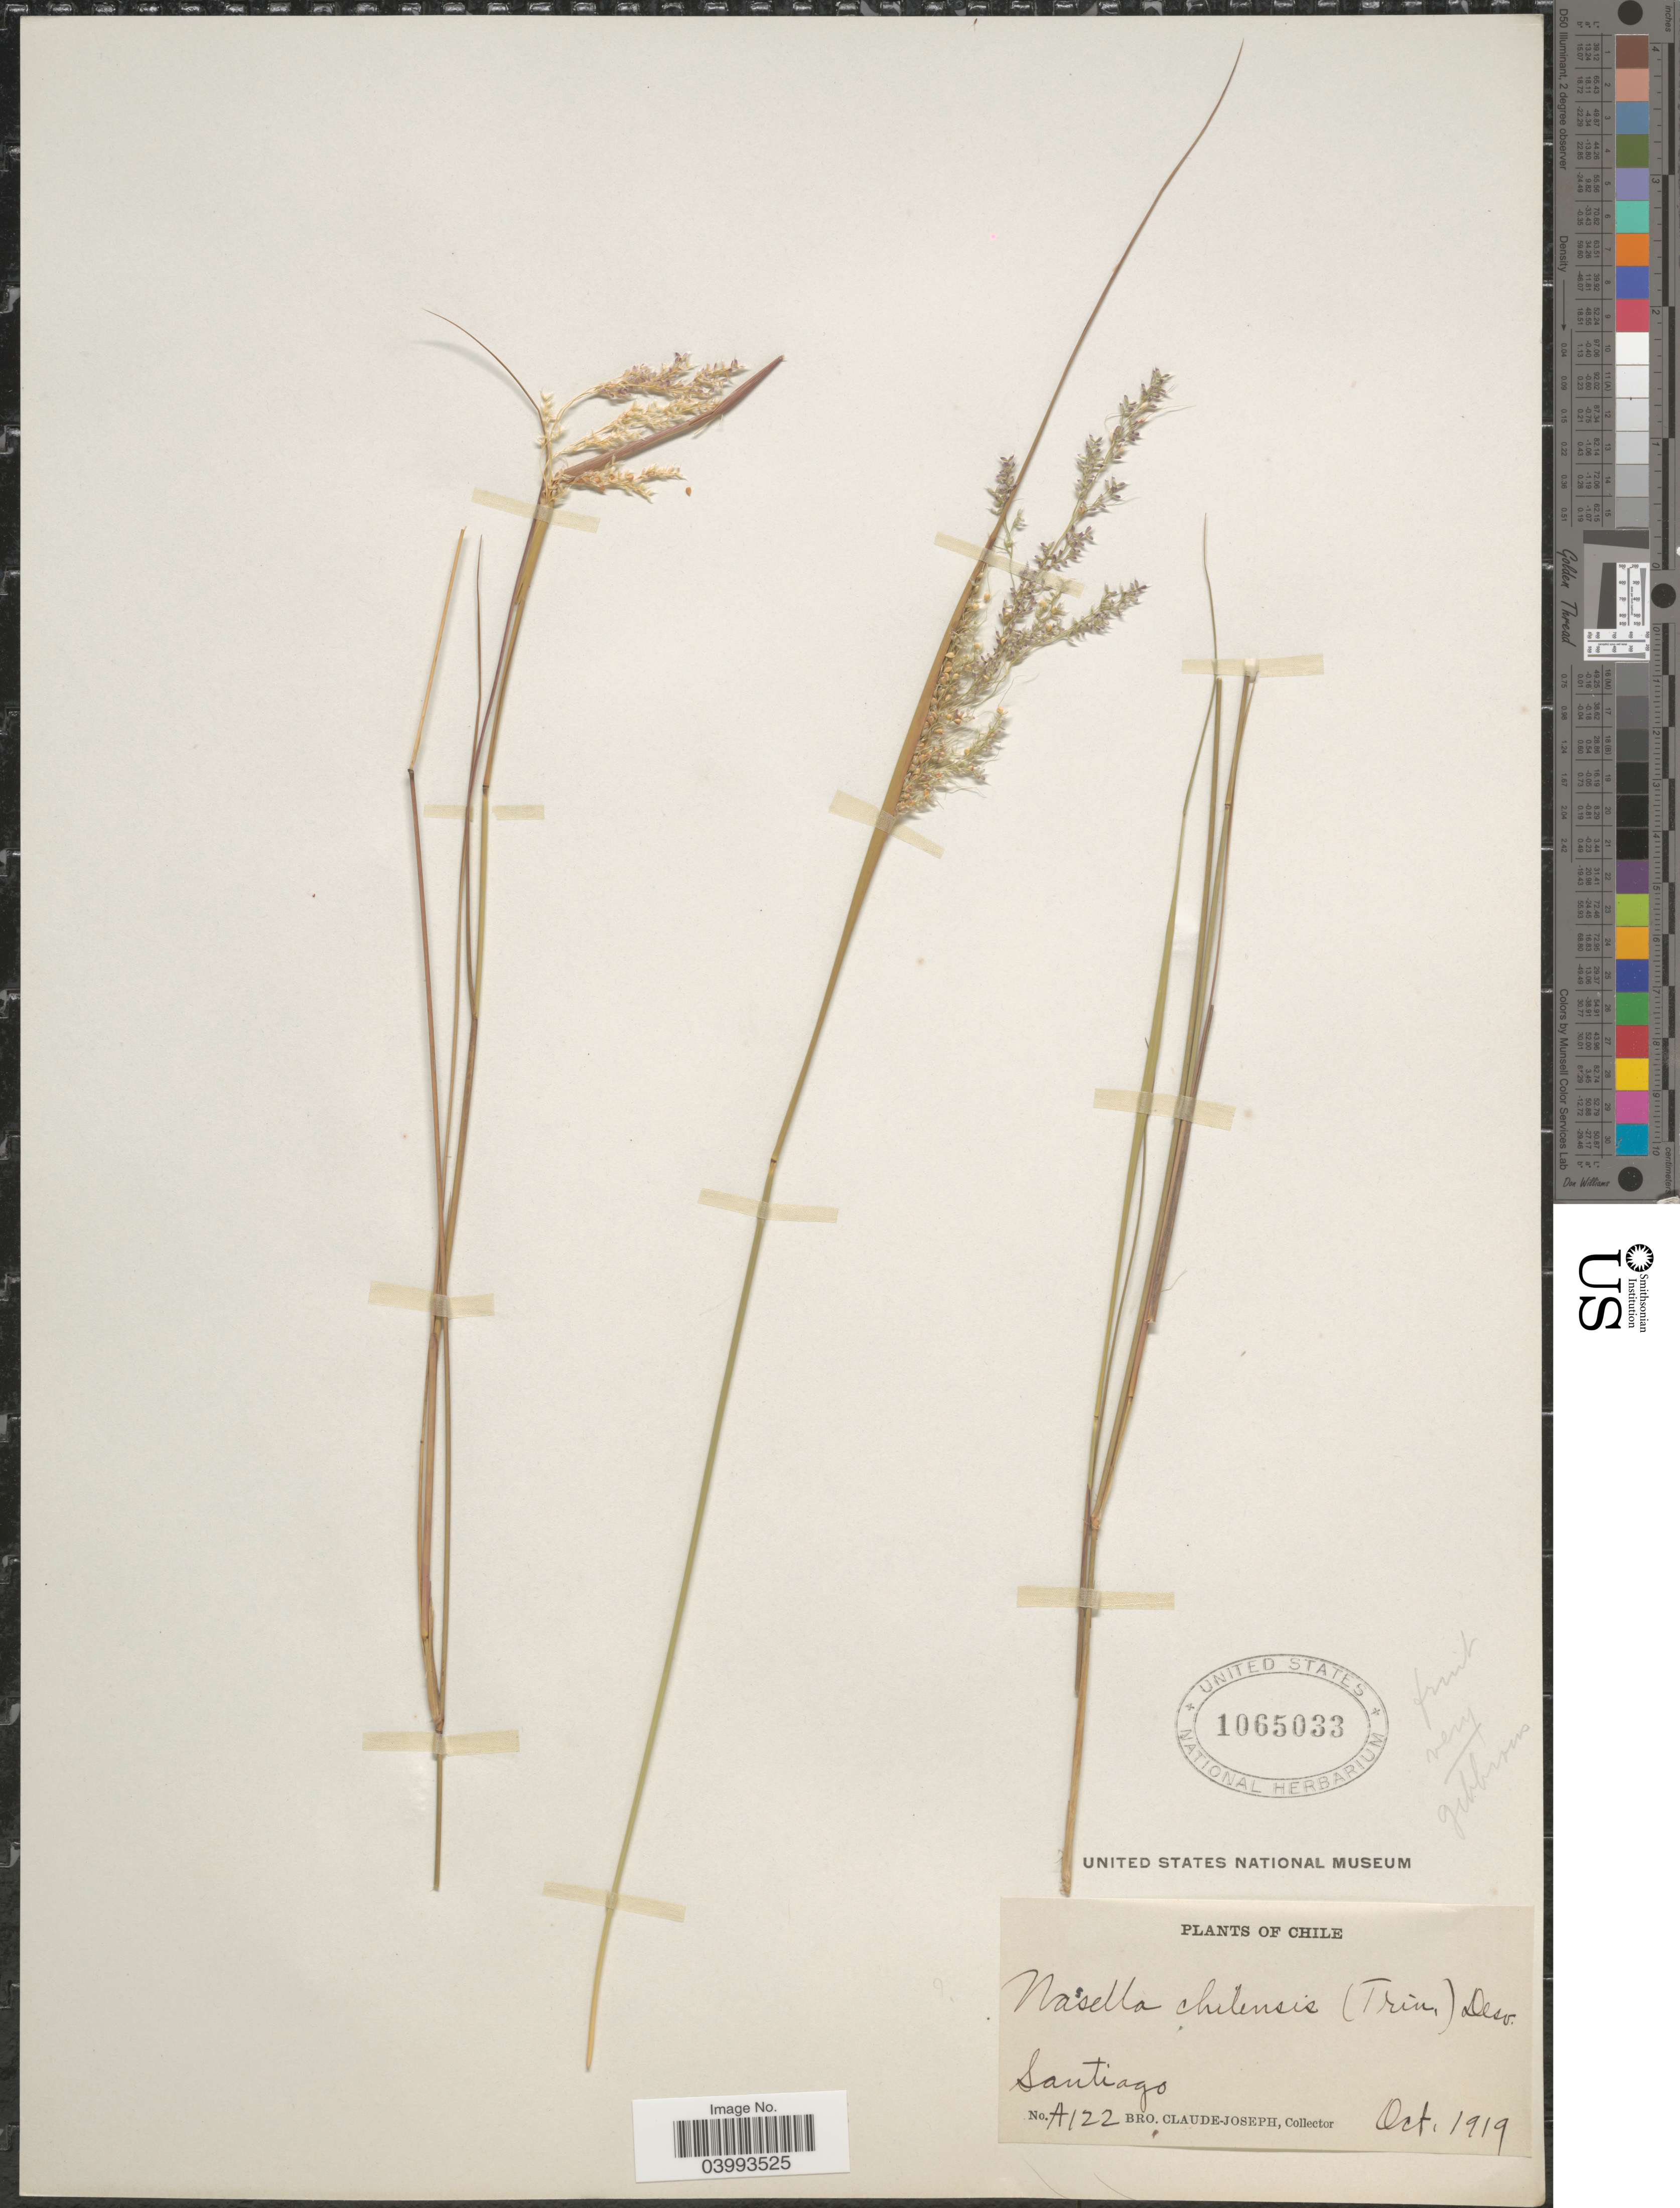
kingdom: Plantae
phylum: Tracheophyta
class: Liliopsida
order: Poales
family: Poaceae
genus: Nassella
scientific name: Nassella chilensis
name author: (Trin.) É. Desv.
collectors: Bro. Claude-Joseph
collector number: A122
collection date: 1919-10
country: Chile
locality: Santiago.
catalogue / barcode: US 1065033